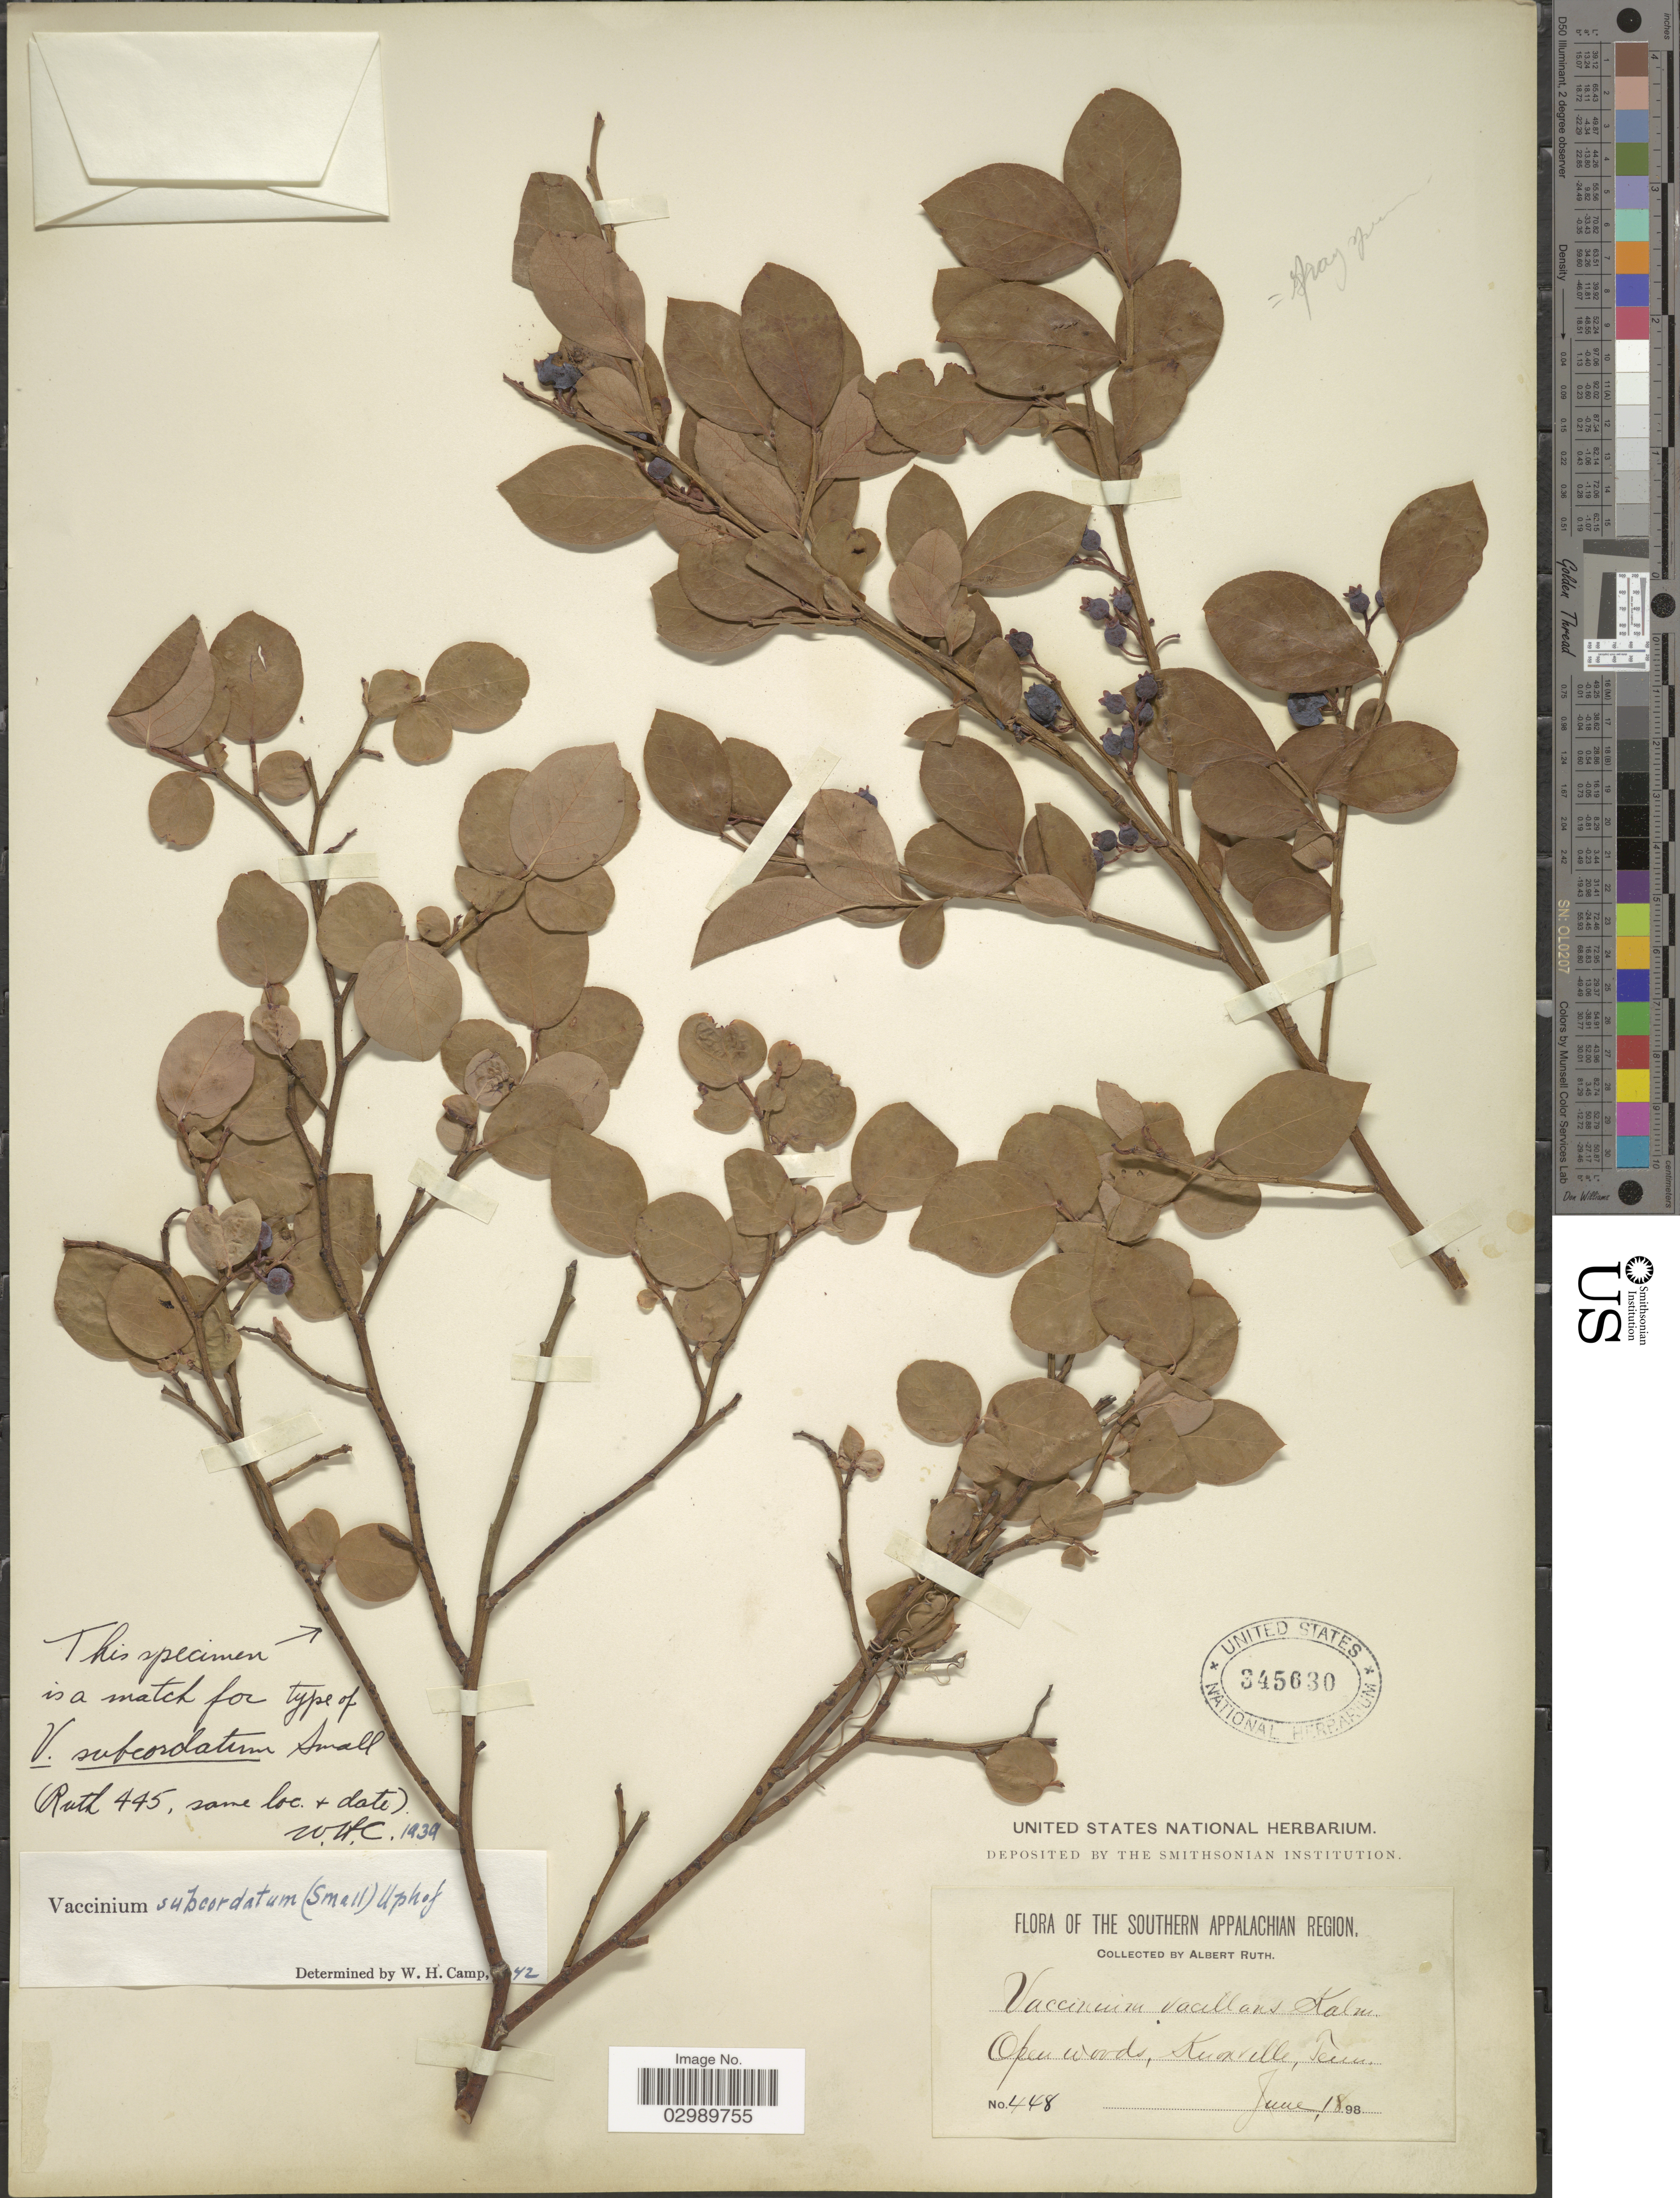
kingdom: Plantae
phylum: Tracheophyta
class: Magnoliopsida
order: Ericales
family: Ericaceae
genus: Vaccinium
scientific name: Vaccinium subcordatum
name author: (Small) Uphof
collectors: A. Ruth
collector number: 448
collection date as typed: Transcribed d/m/y: 18/6/98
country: United States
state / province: Tennessee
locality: Knoxville, Tenn. Southern Appalachian Region.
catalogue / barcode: US 345630